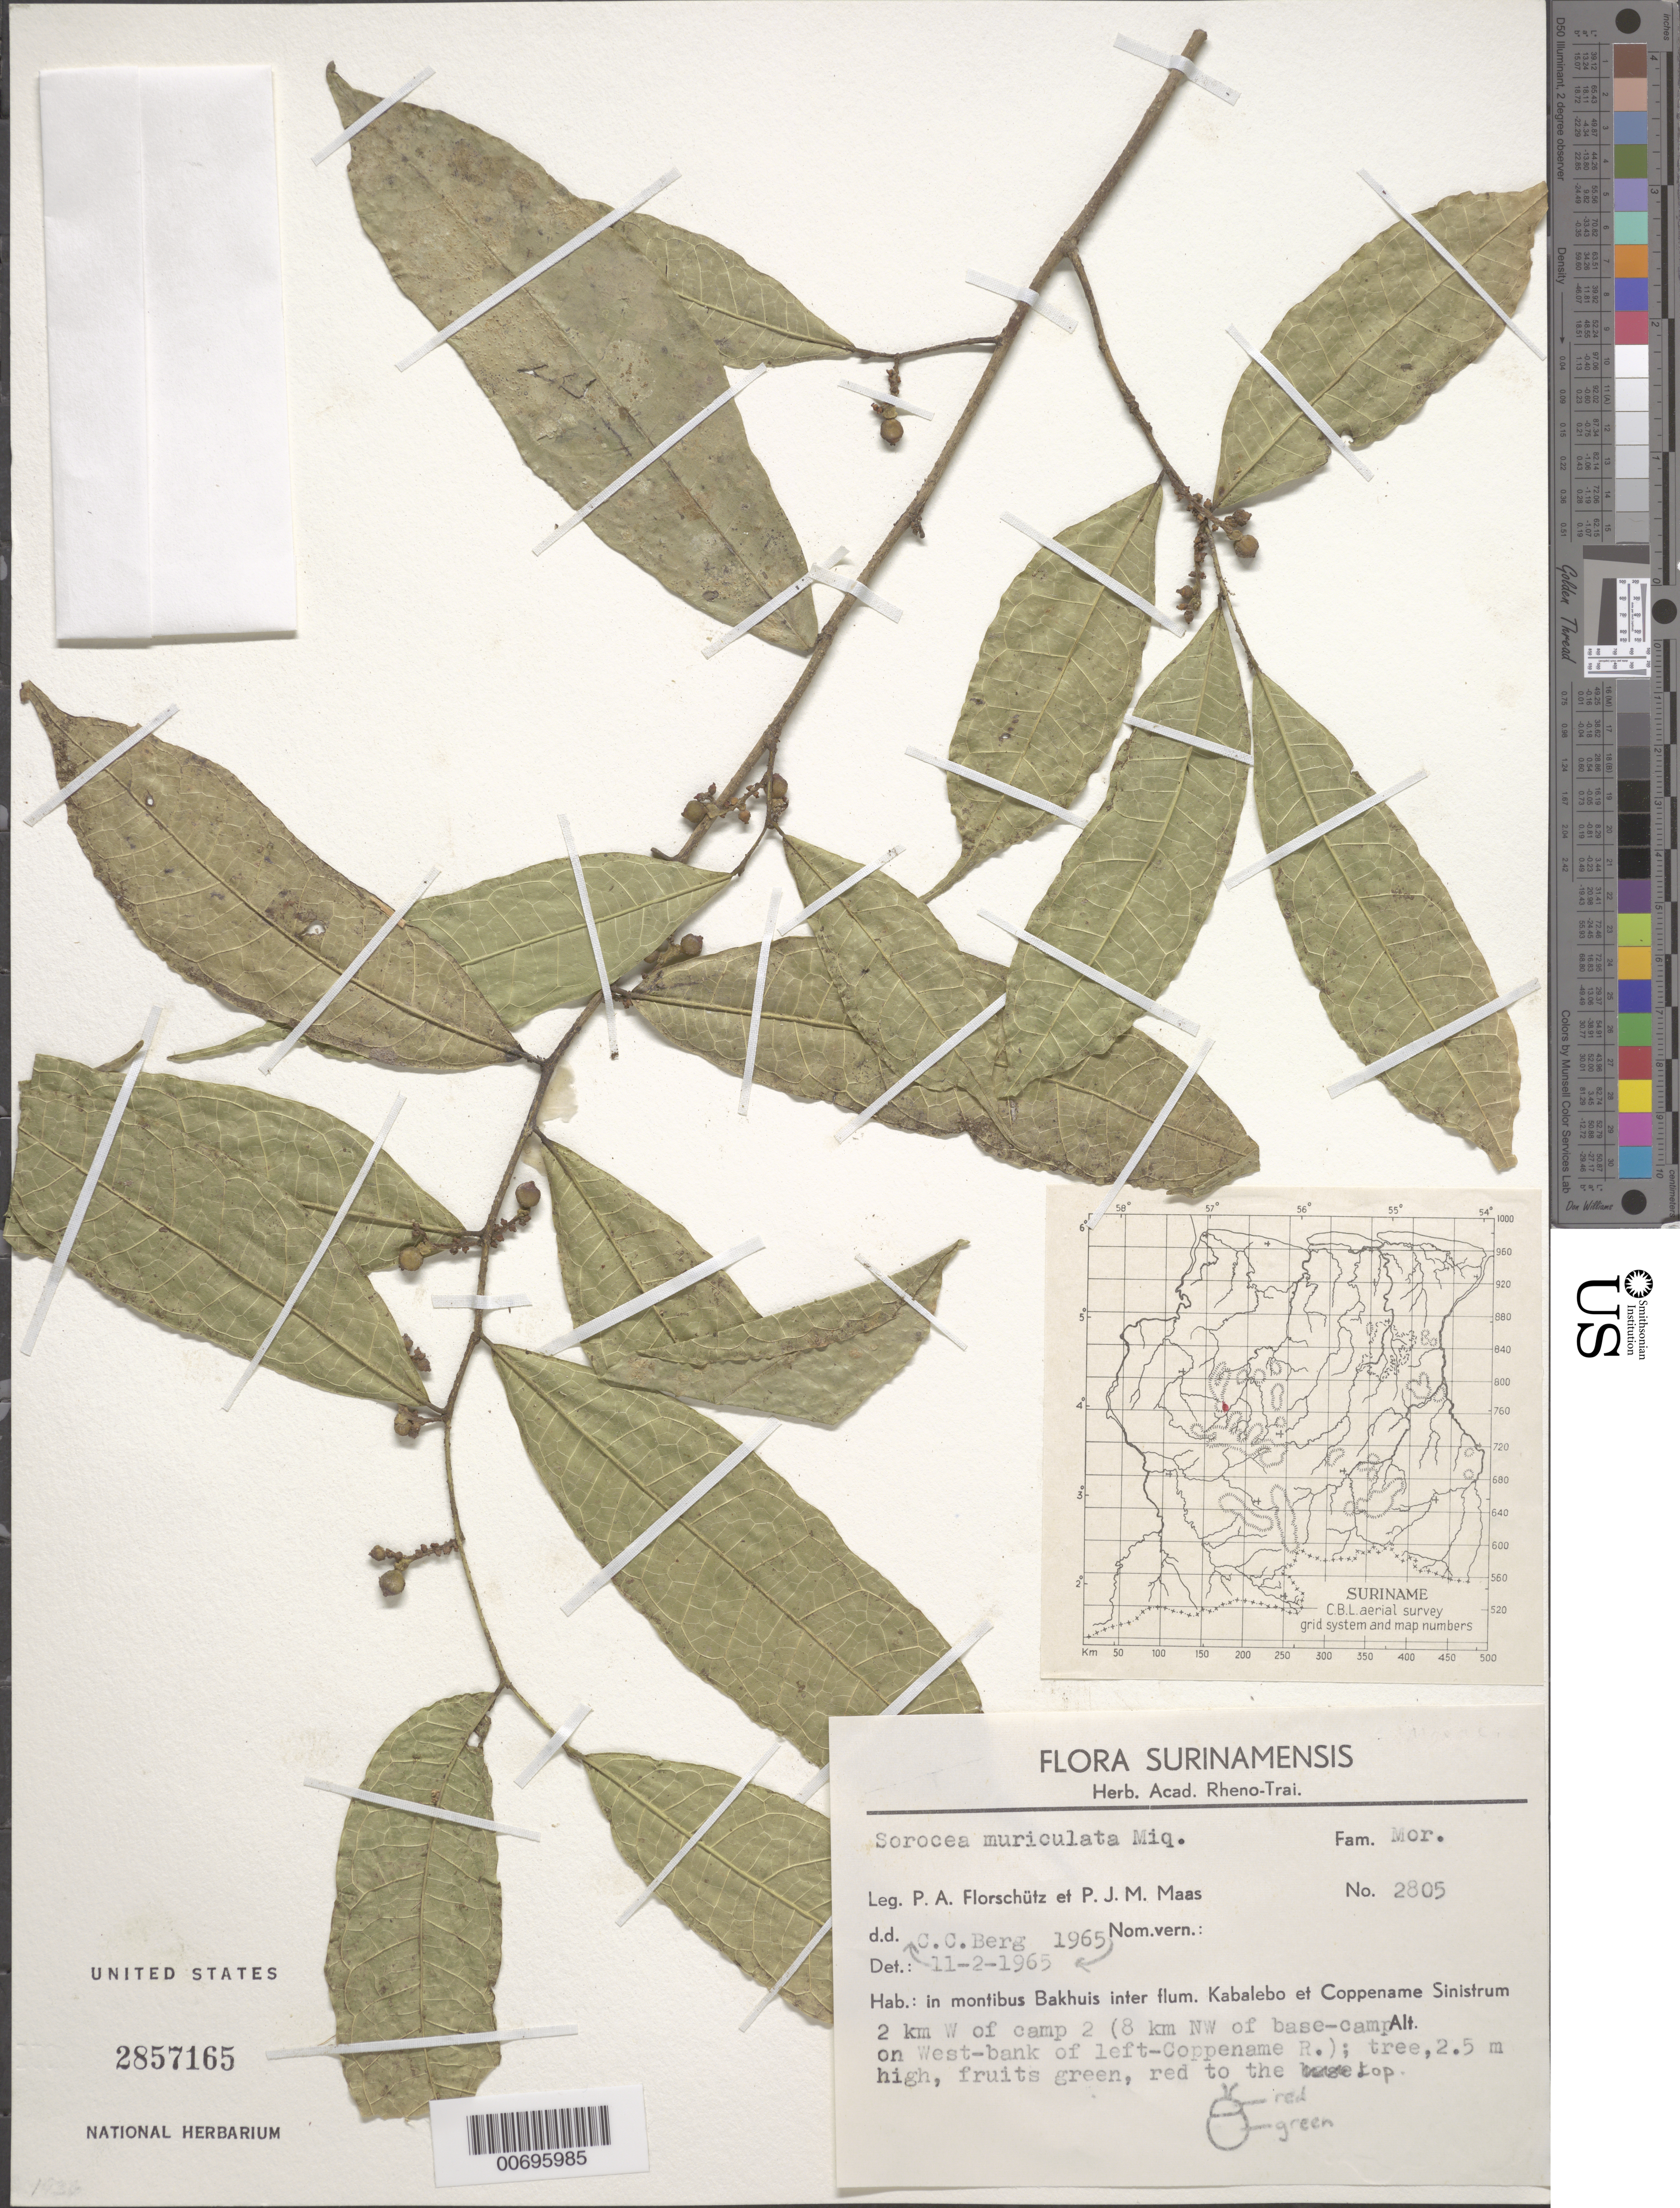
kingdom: Plantae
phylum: Tracheophyta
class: Magnoliopsida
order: Rosales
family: Moraceae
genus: Sorocea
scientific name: Sorocea muriculata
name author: Miq.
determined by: Berg, C. C.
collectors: P. Florschütz & P. Maas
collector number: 2805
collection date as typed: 11-Feb-65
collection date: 1965-02-11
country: Suriname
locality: Mont Bakhuis, betw. Kabalebo & Coppename Rivers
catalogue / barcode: US 2857165